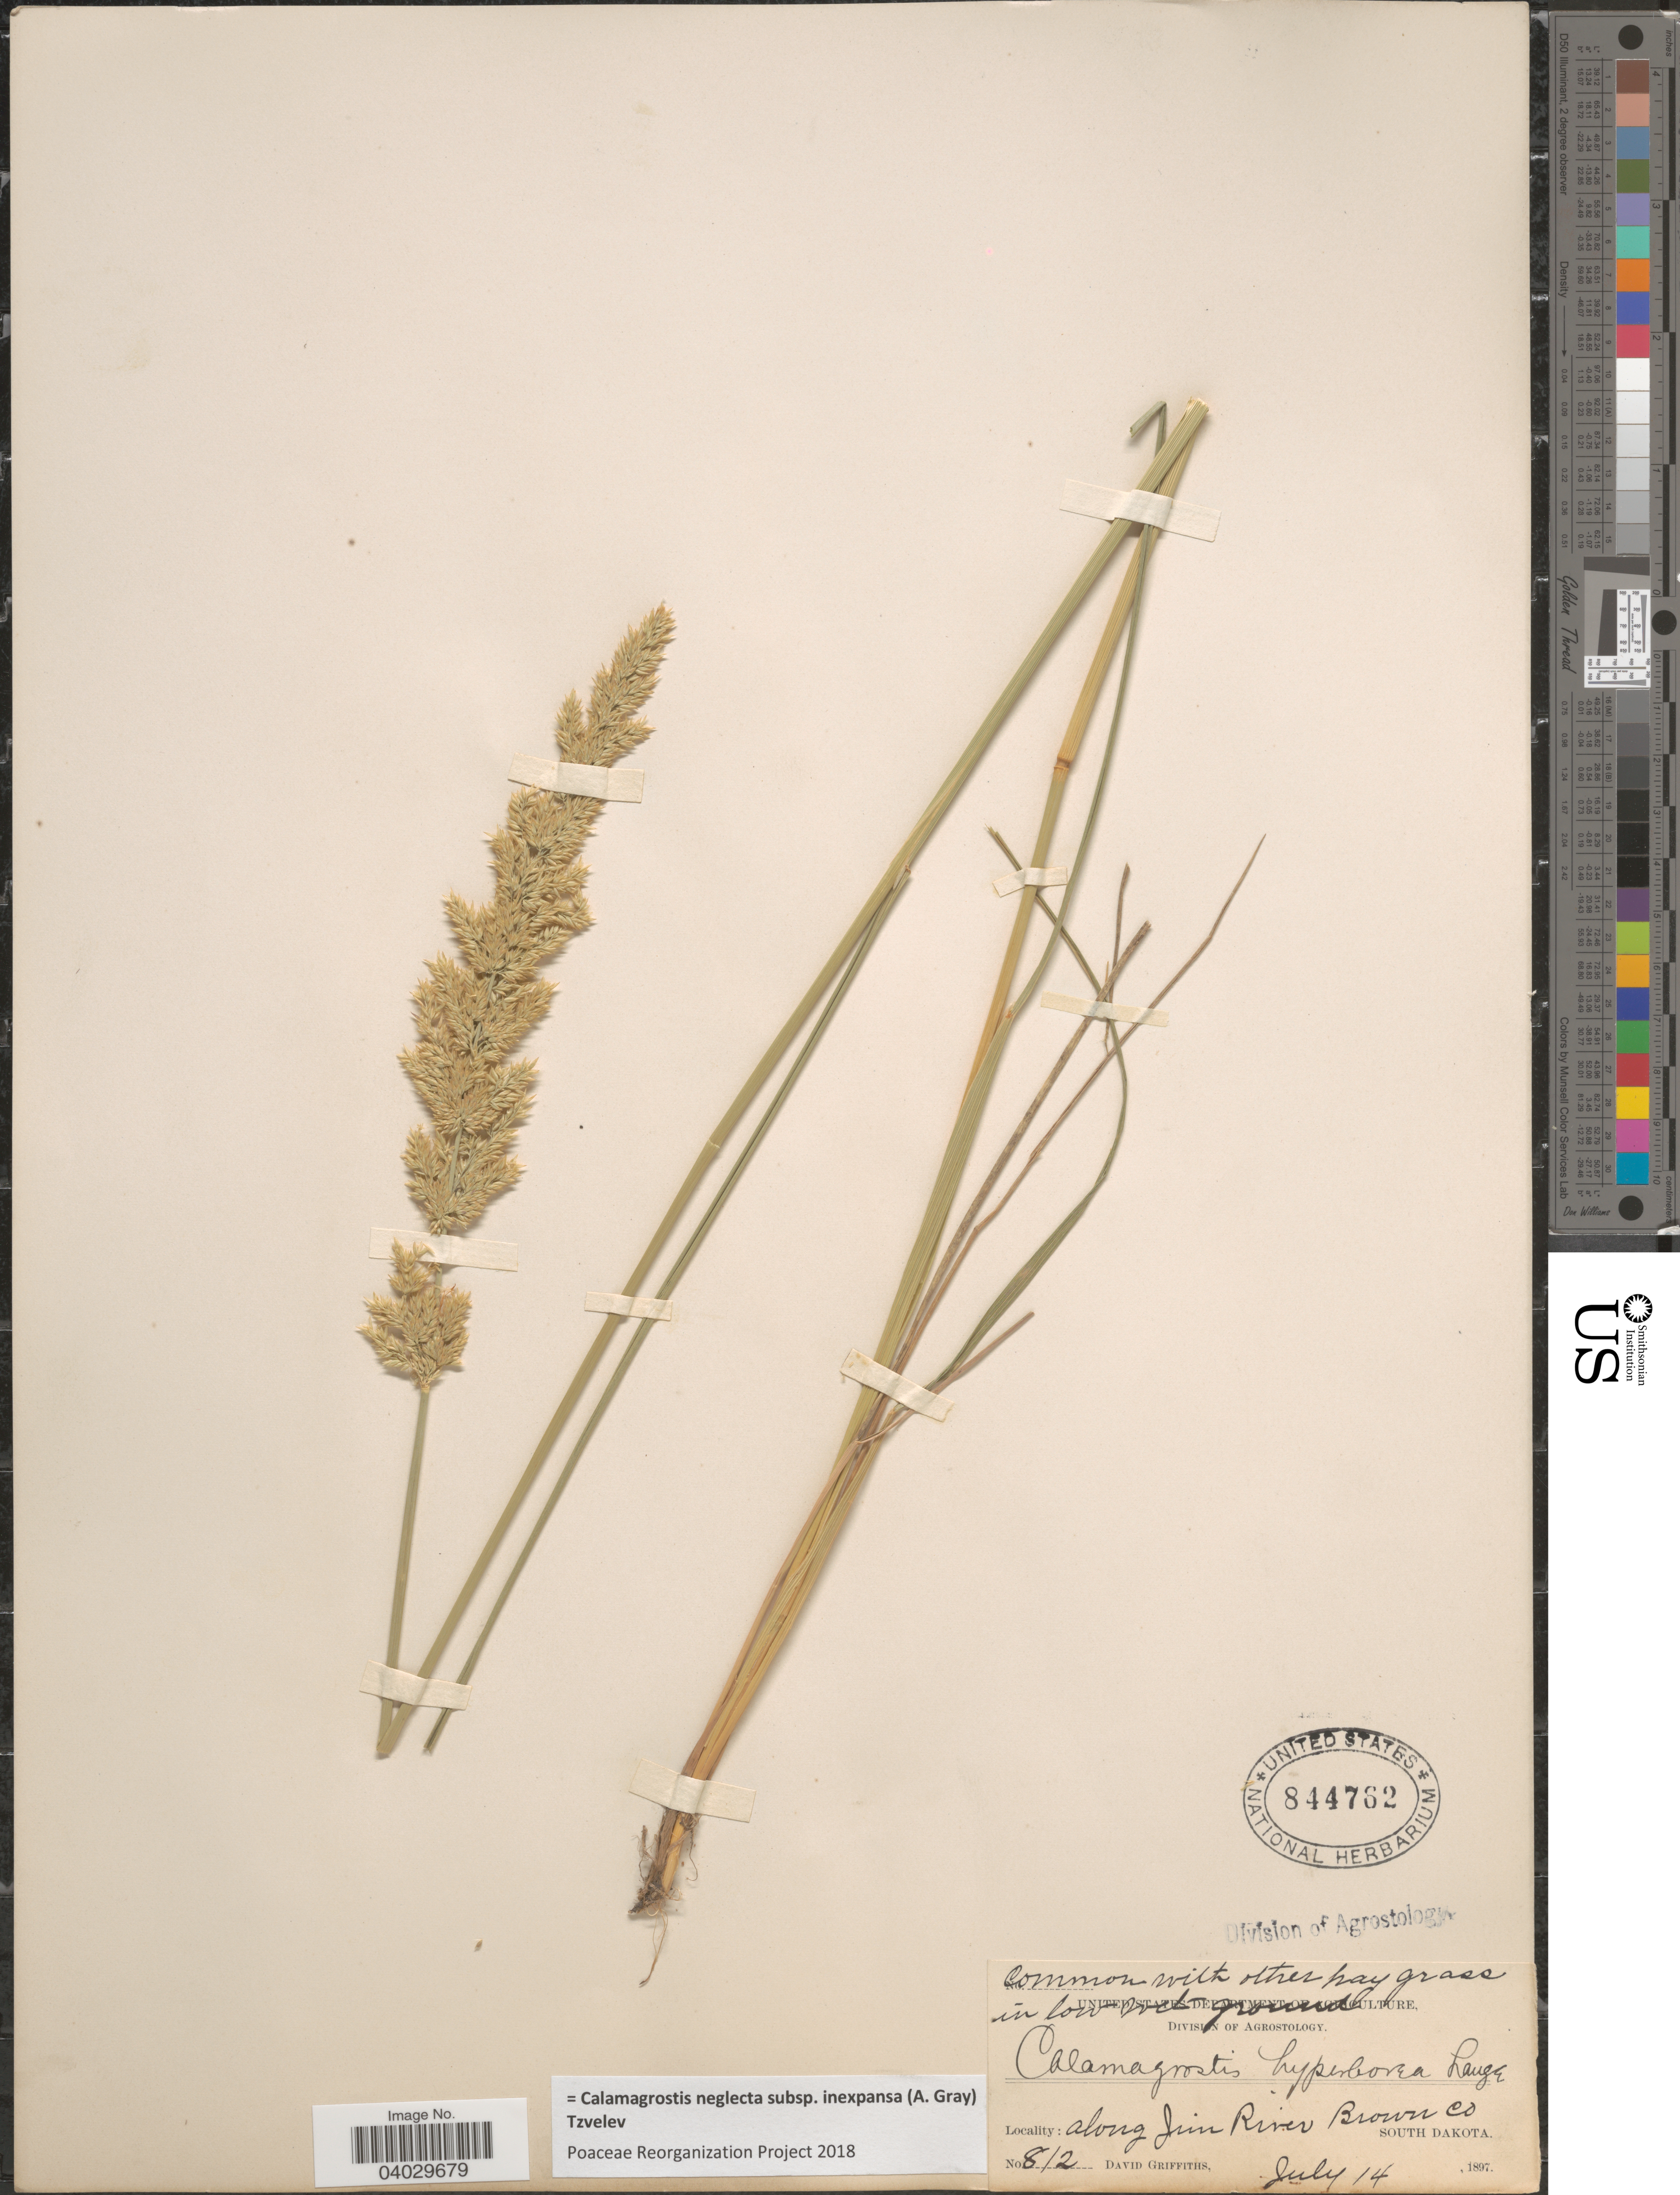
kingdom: Plantae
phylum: Tracheophyta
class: Liliopsida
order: Poales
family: Poaceae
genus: Calamagrostis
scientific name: Calamagrostis neglecta subsp. inexpansa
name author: (A. Gray) Tzvelev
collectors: D. Griffiths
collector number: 812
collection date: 1897-07-14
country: United States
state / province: South Dakota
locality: Along Jim River, Brown Co.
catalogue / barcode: US 844762